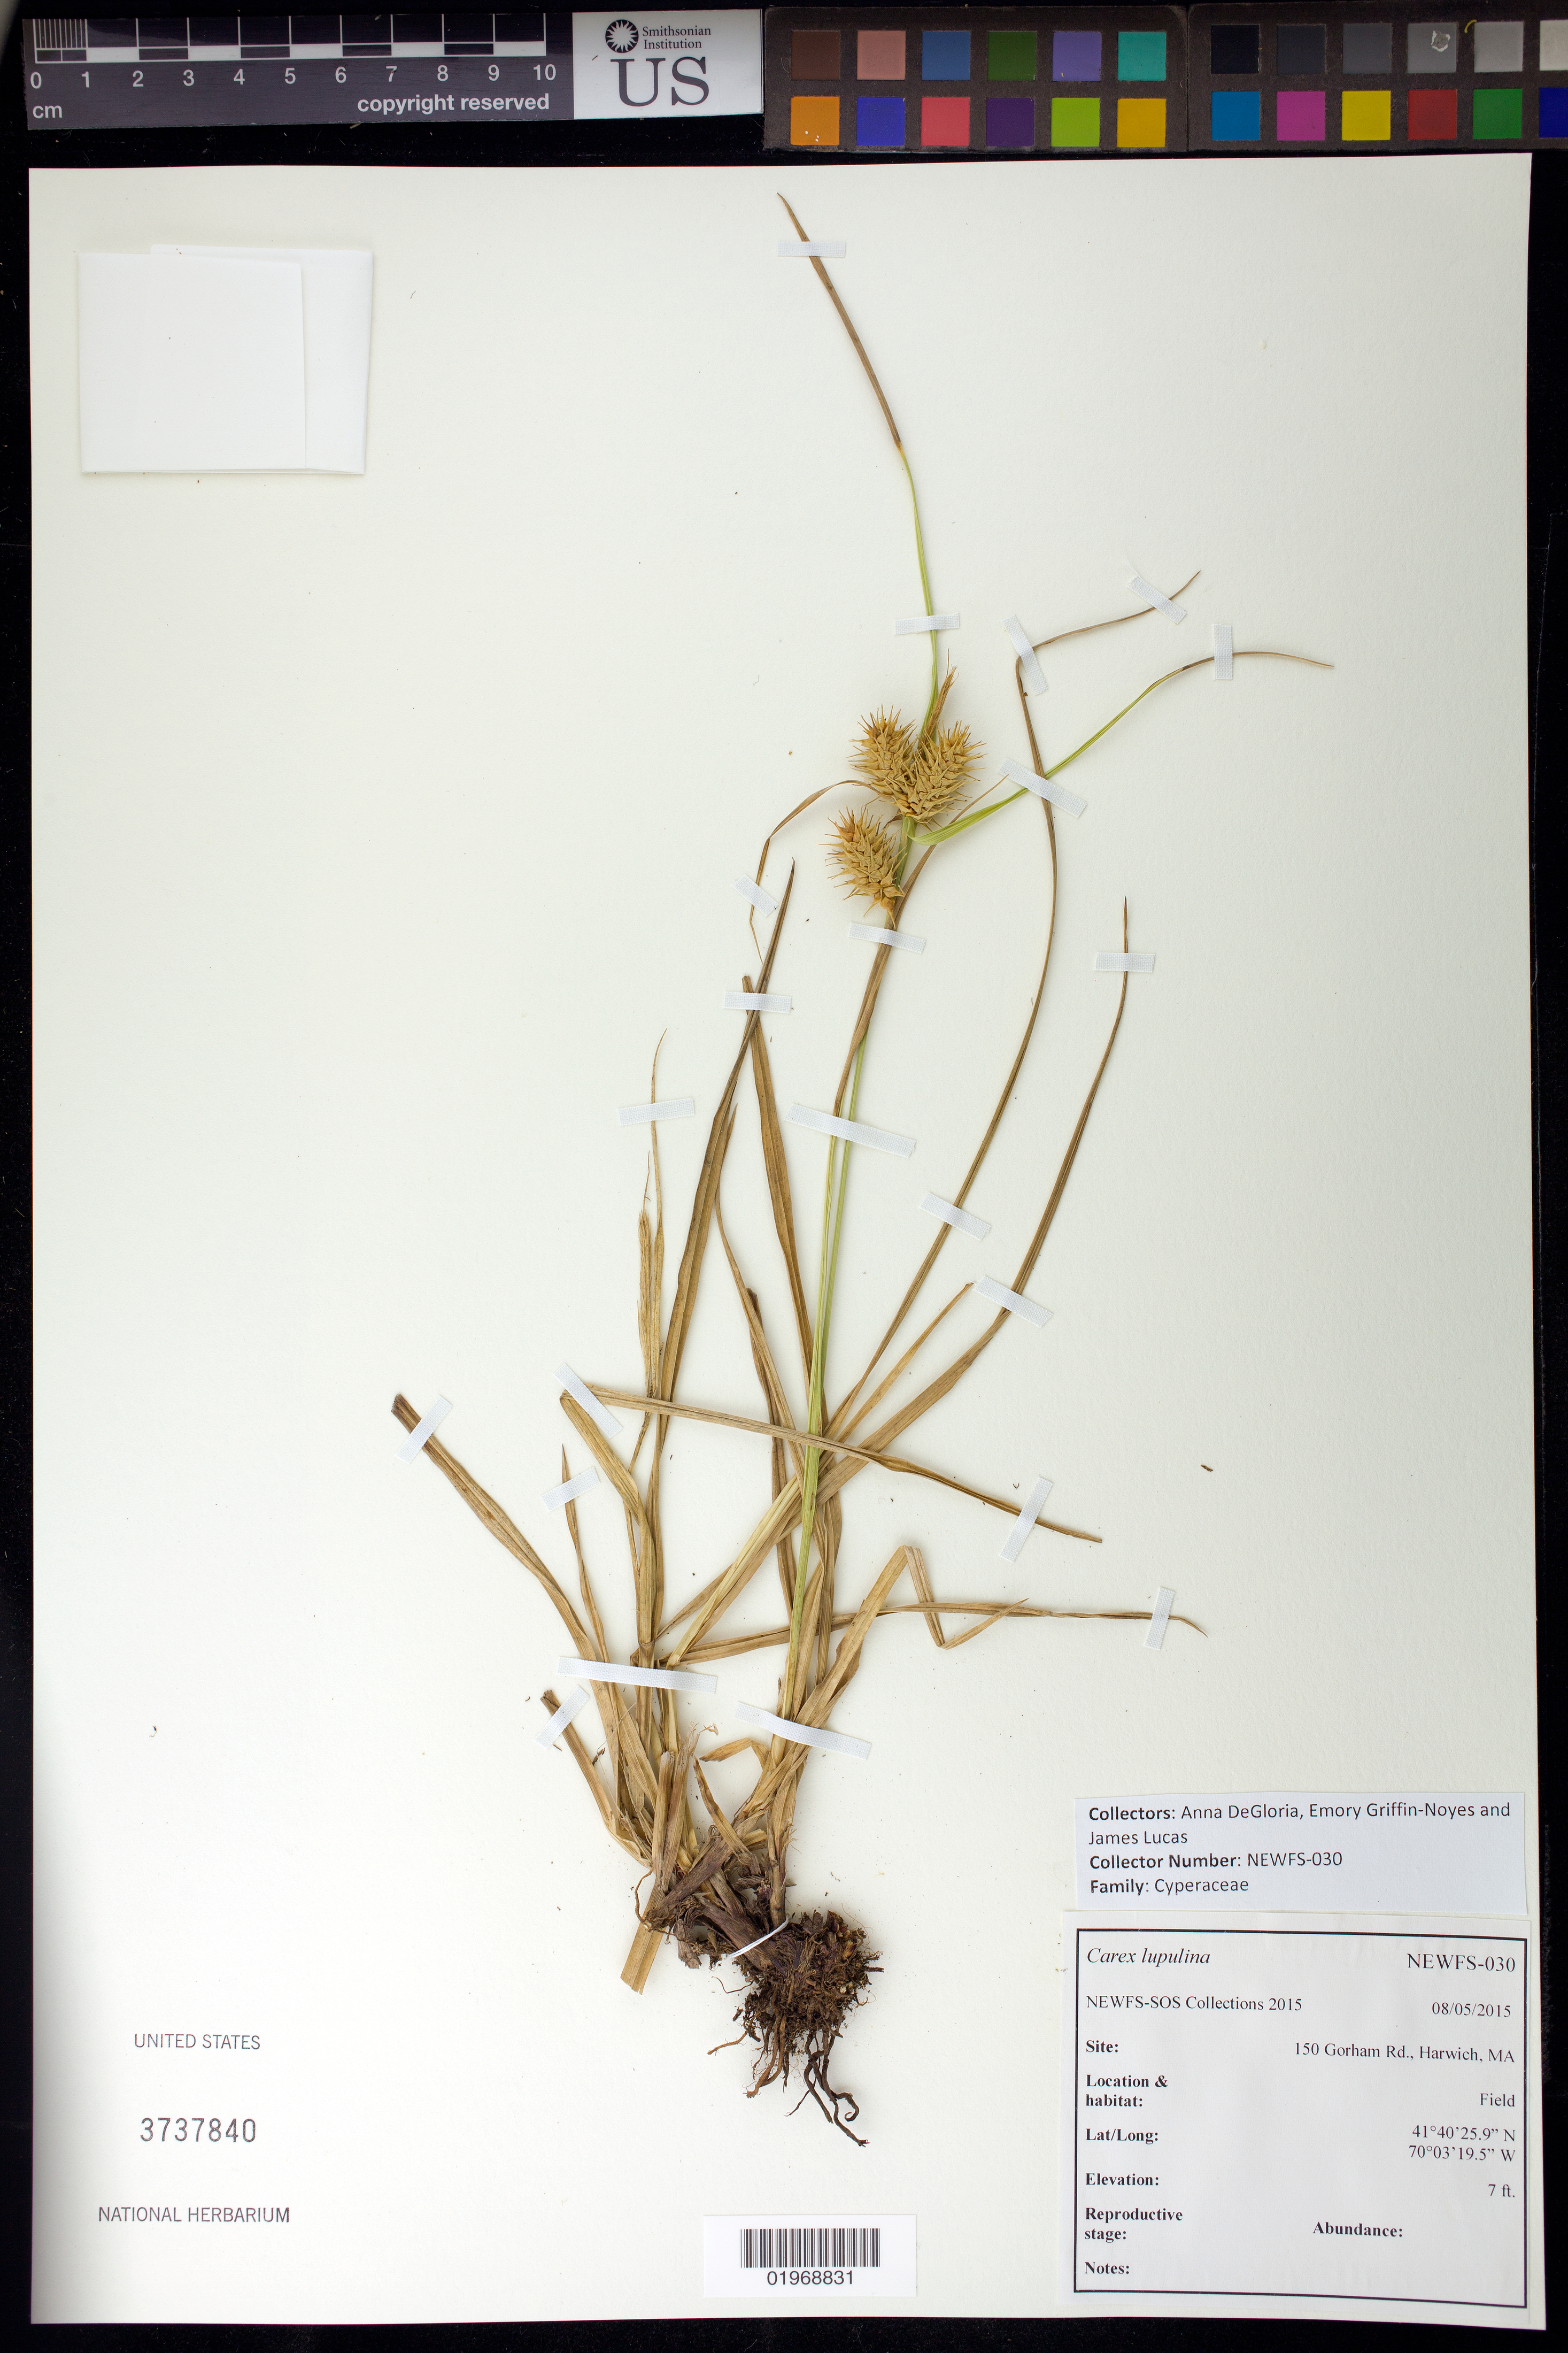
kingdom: Plantae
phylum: Tracheophyta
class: Liliopsida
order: Poales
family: Cyperaceae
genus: Carex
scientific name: Carex lupulina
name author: Muhl. ex Willd.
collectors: A. DeGloria, E. Griffin-Noyes & J. Lucas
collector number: NEWFS-030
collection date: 2015-08-05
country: United States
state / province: Massachusetts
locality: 150 Gorham Rd, Harwich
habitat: Field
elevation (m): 2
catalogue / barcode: US 3737840